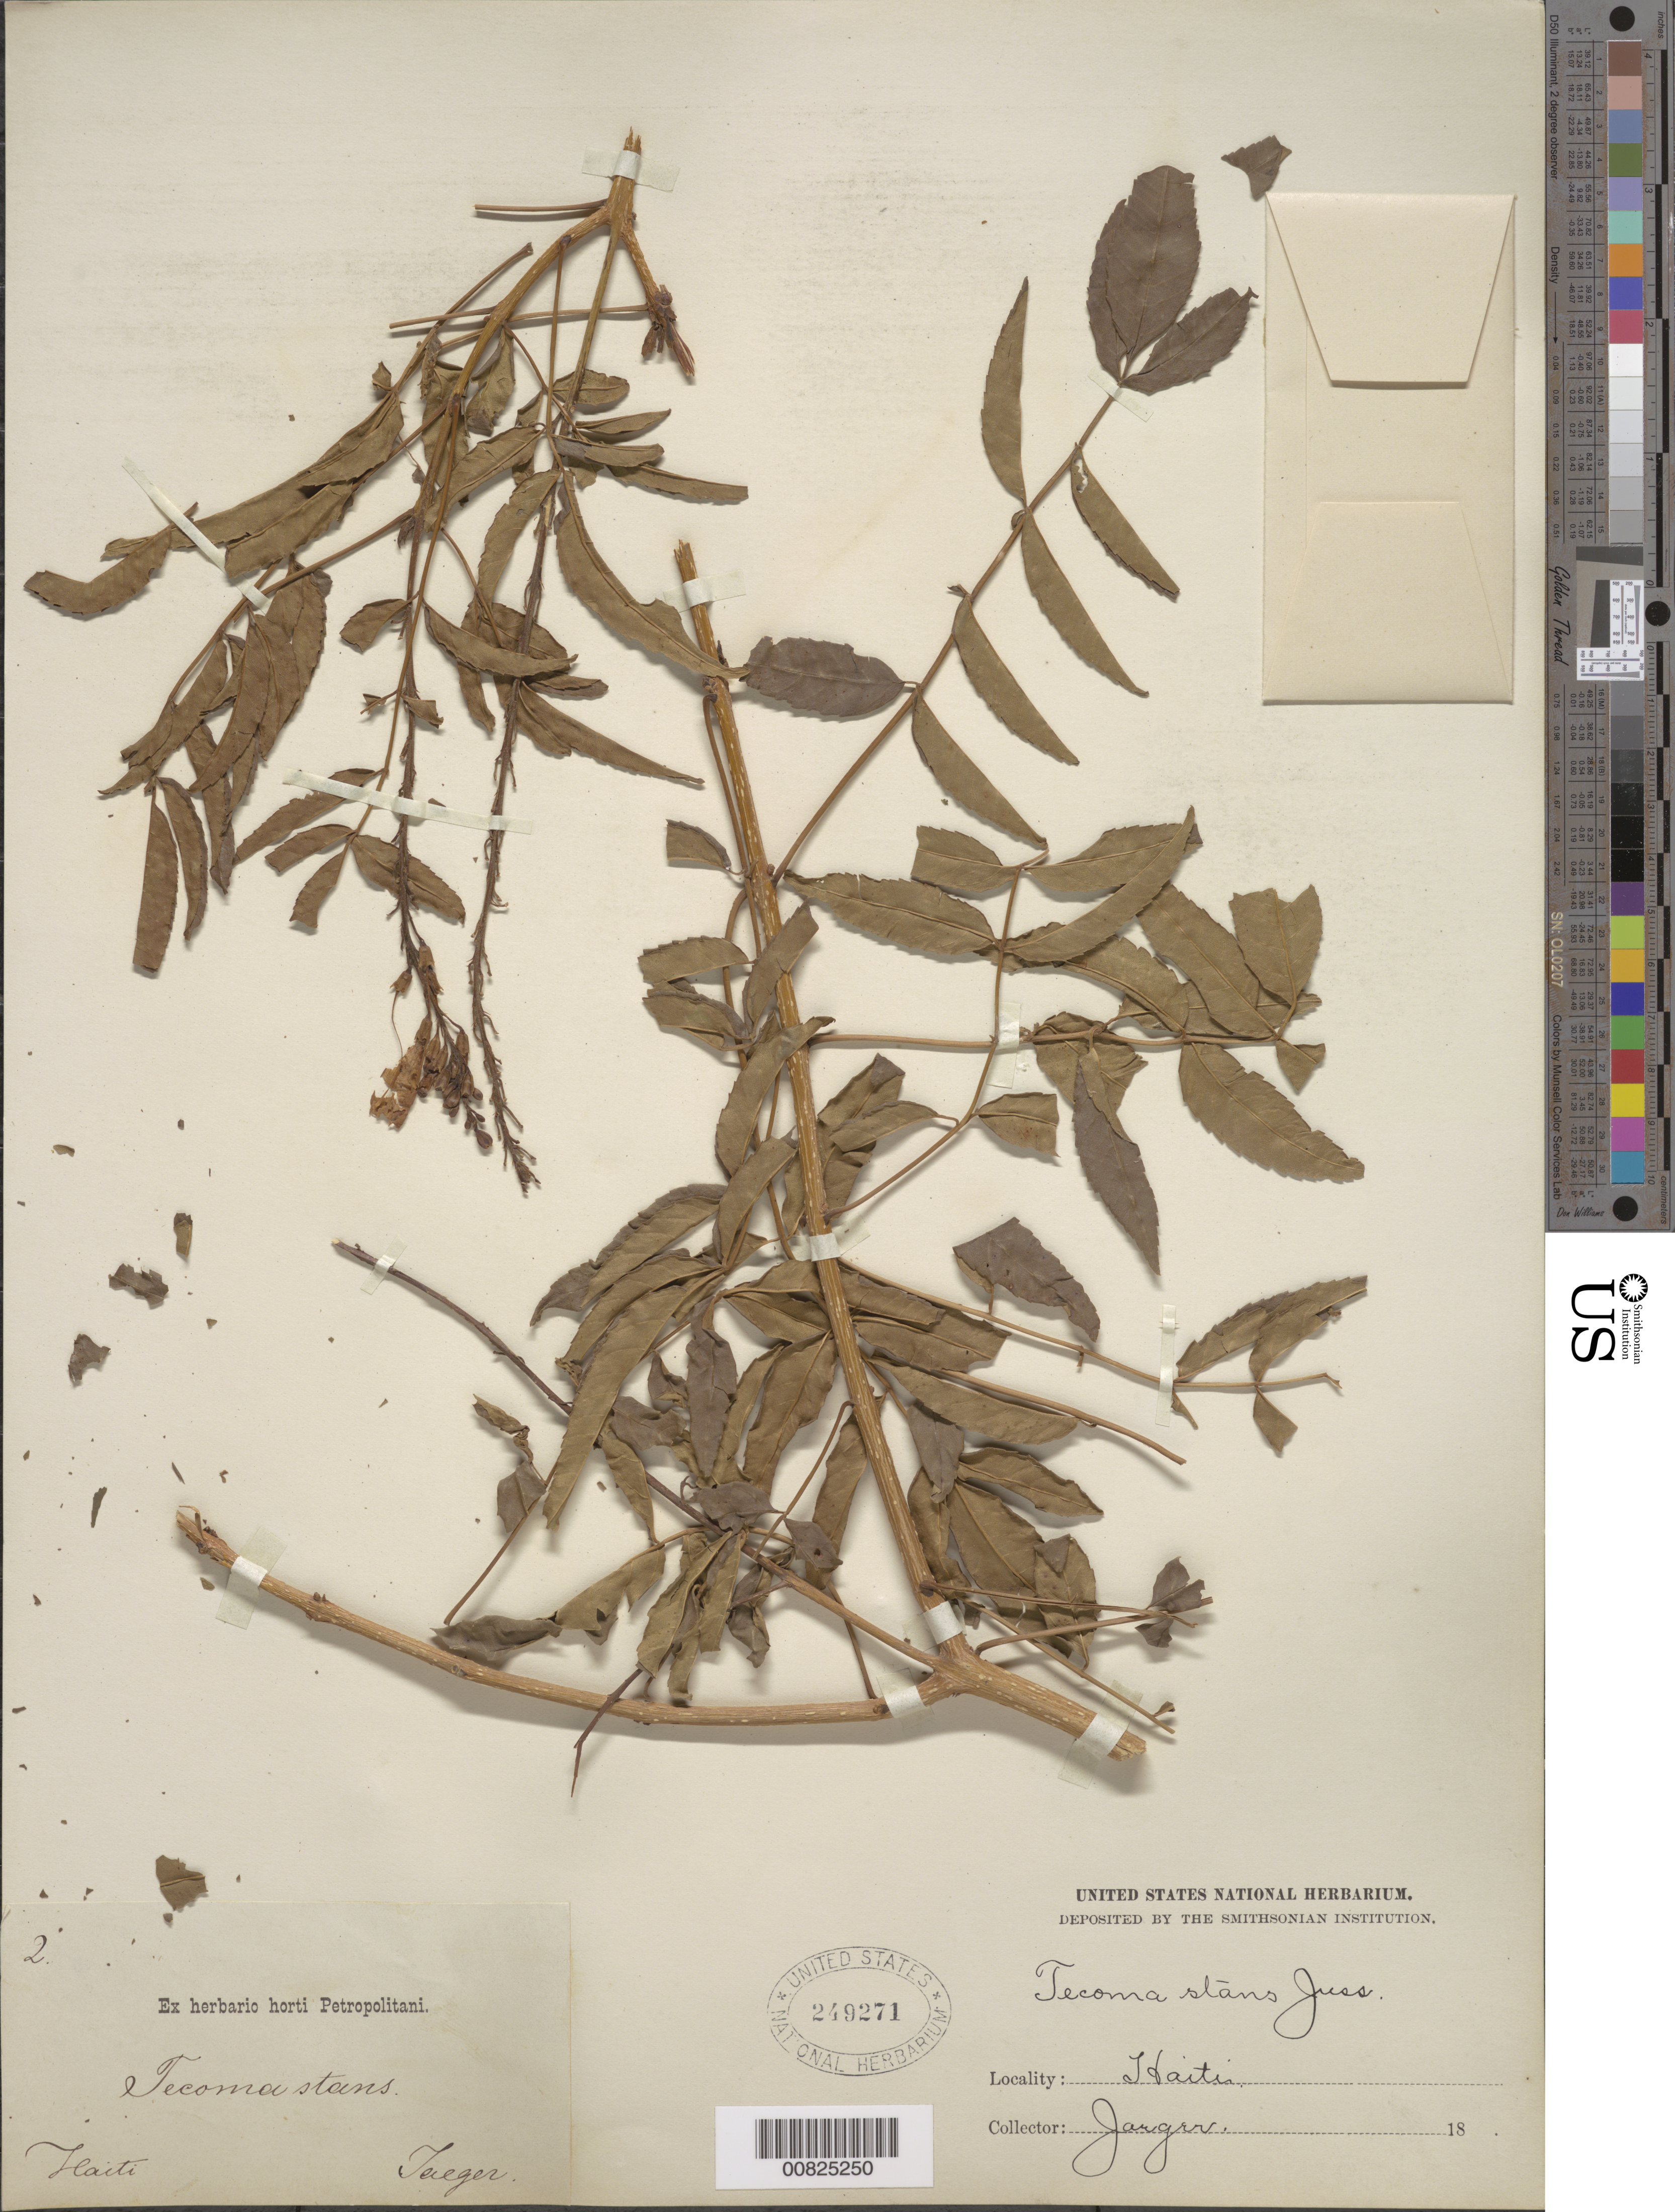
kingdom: Plantae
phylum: Tracheophyta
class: Magnoliopsida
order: Lamiales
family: Bignoniaceae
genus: Tecoma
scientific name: Tecoma stans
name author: (L.) Juss. ex Kunth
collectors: -. Jaeger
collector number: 2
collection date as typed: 18--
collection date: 1800/1899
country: Haiti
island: Hispaniola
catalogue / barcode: US 249271